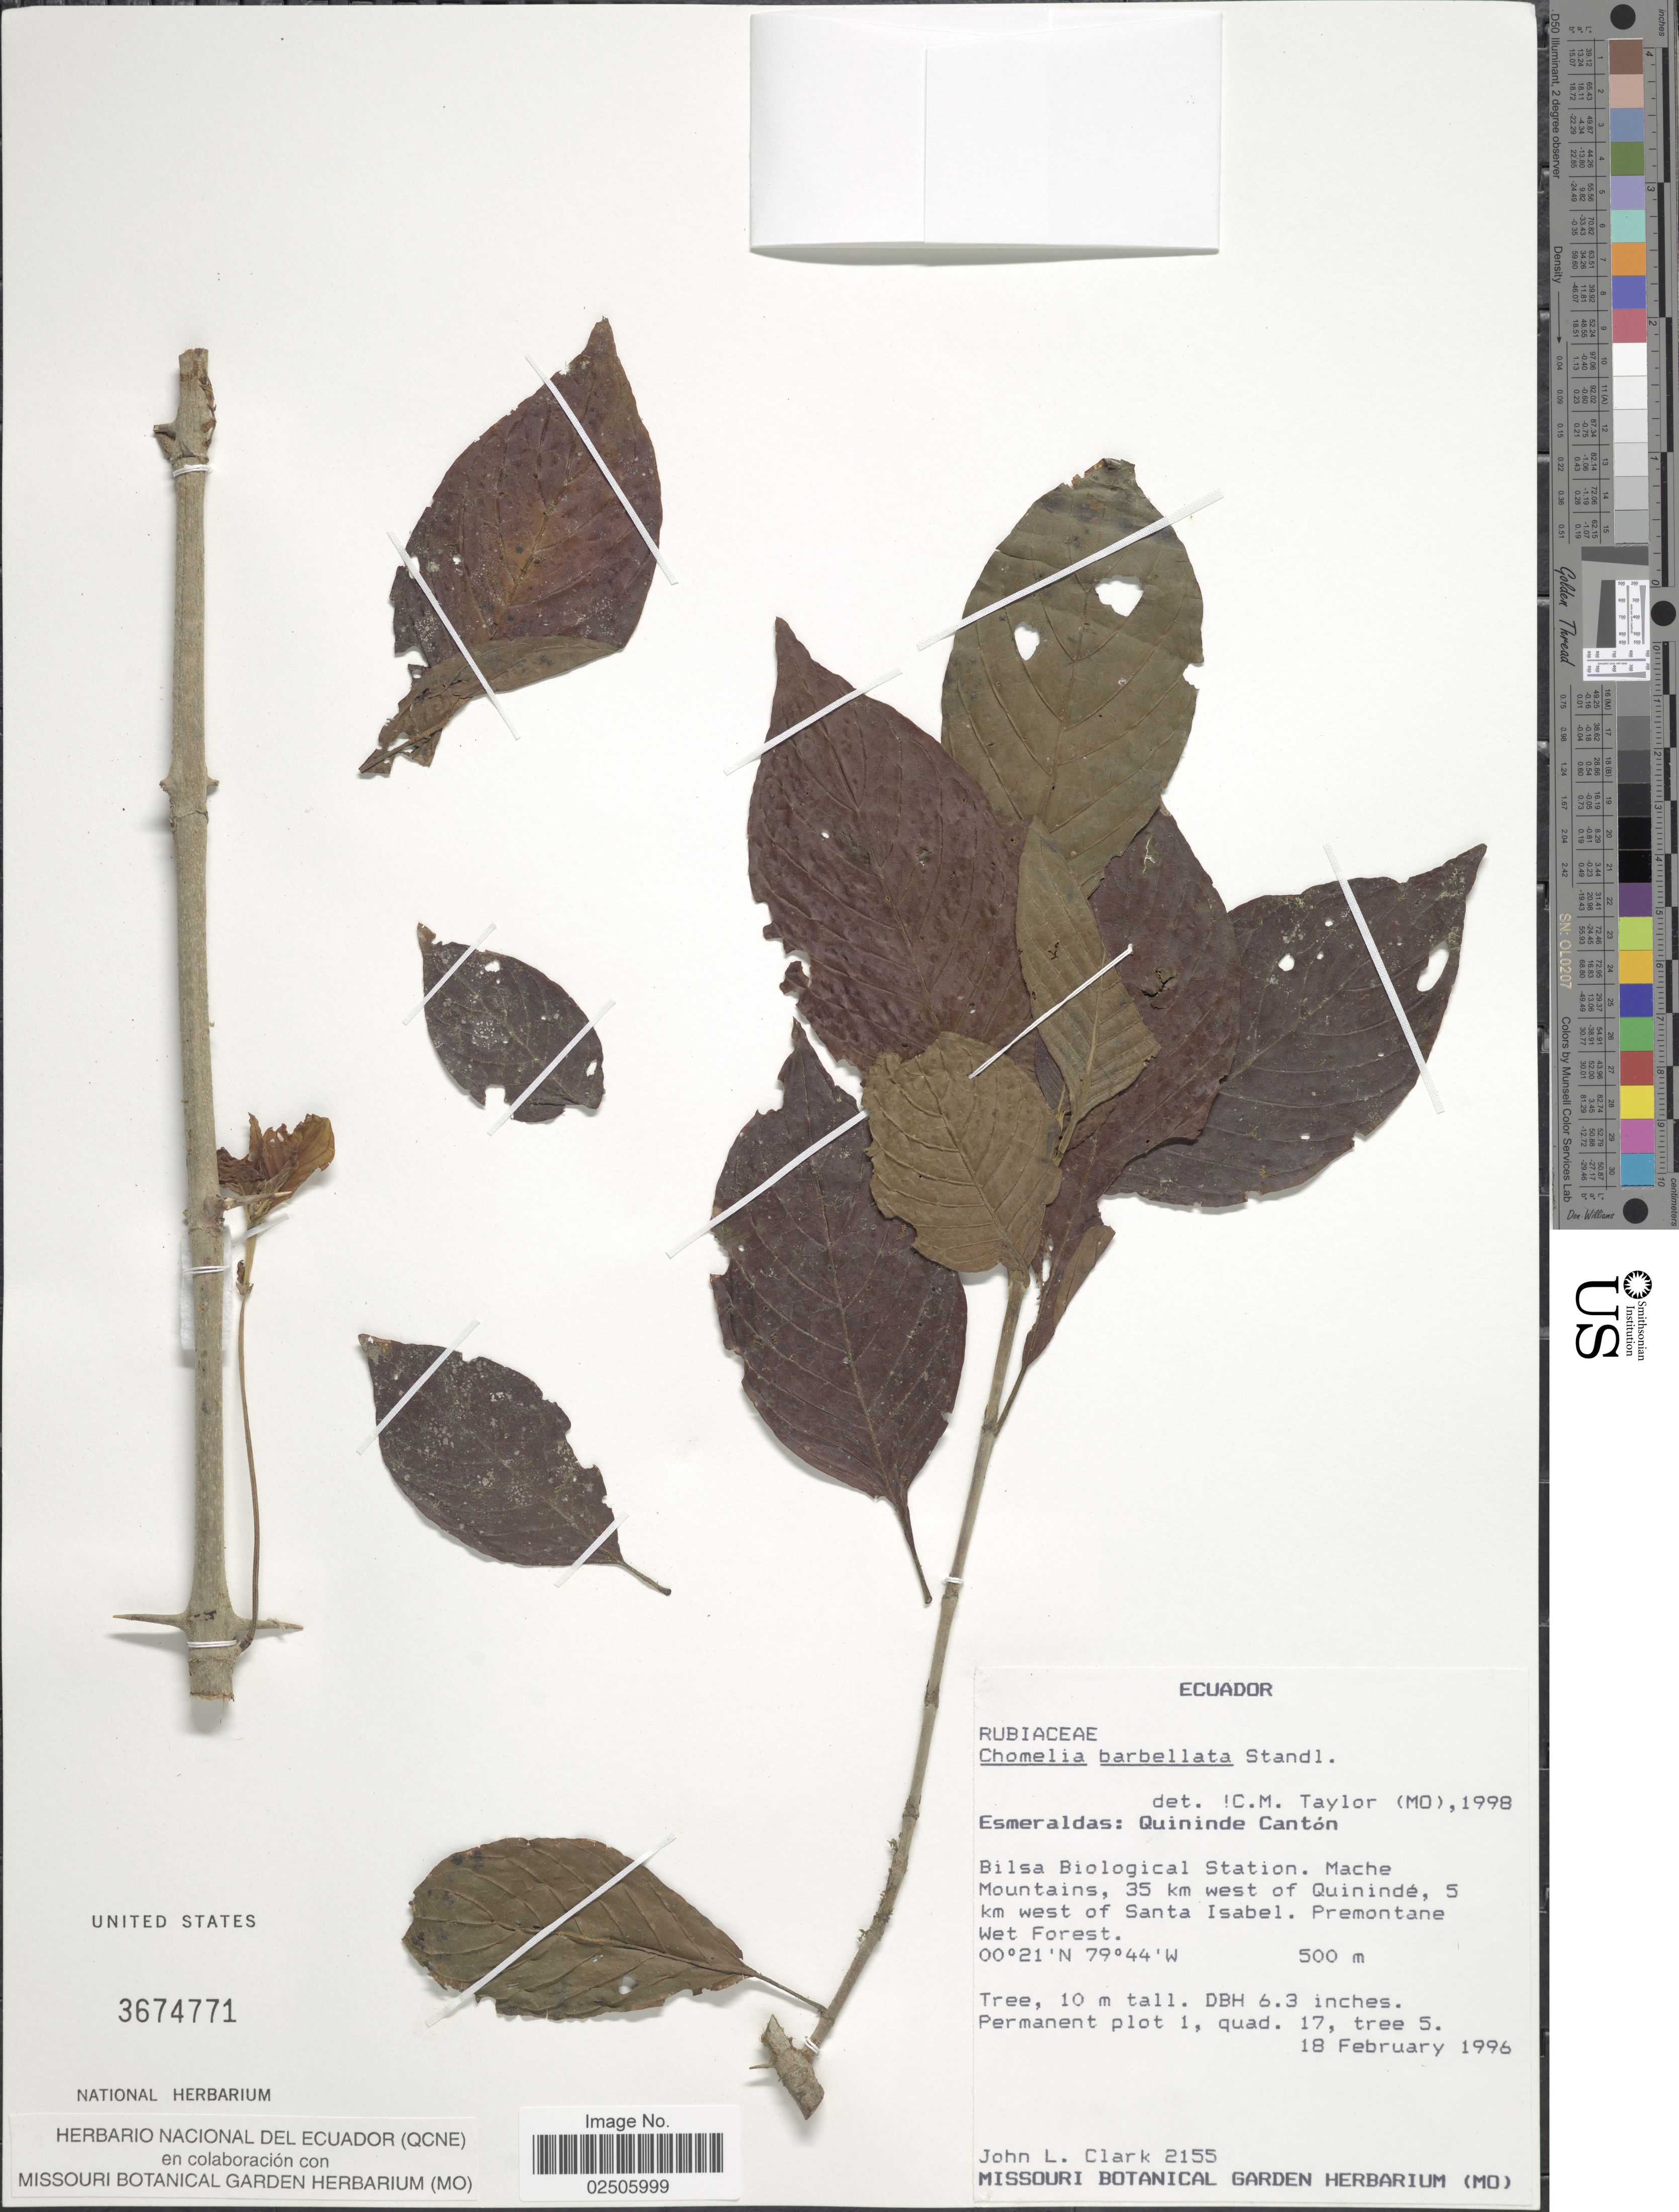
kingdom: Plantae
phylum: Tracheophyta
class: Magnoliopsida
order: Gentianales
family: Rubiaceae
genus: Chomelia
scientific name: Chomelia barbellata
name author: Standl.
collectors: J. L. Clark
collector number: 2155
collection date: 1996-02-18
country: Ecuador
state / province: Esmeraldas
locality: Quininde Canton, Bilsa Biological Station. Mache Mountains, 35 km west of Quininde, 5 km west of Santa Isabel. Premontane Wet Forest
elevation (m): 500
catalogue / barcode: US 3674771